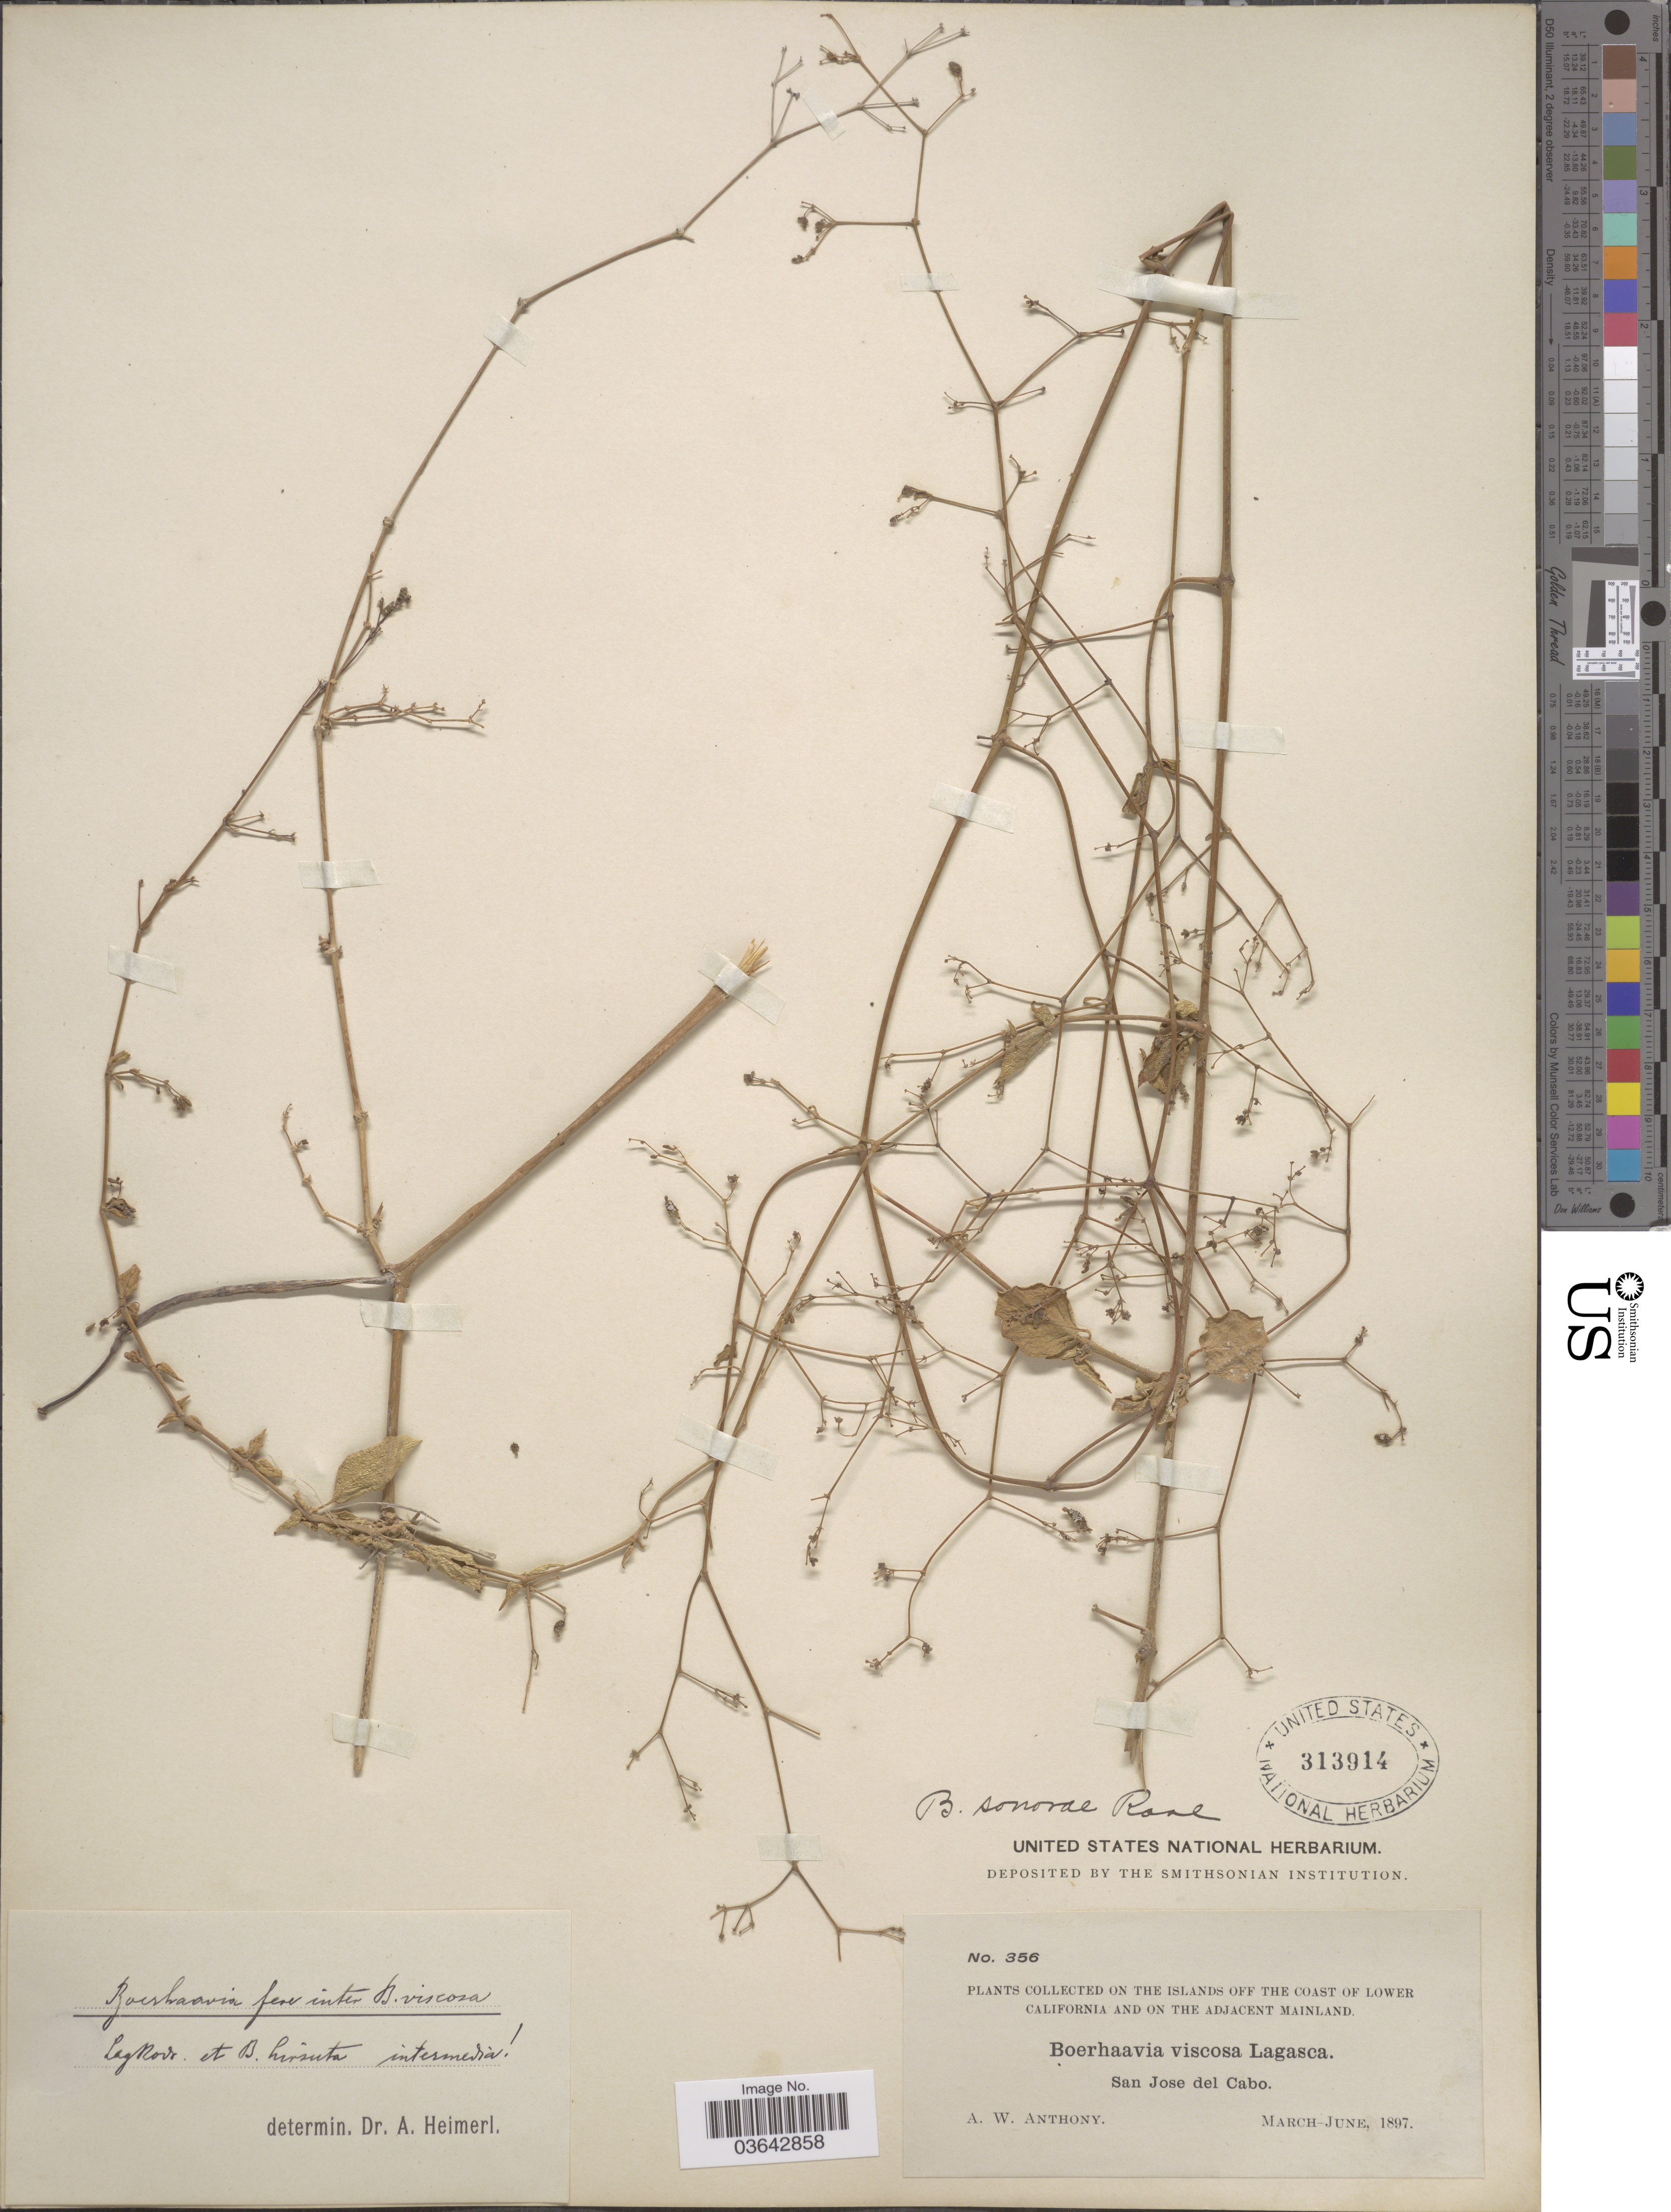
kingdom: Plantae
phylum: Tracheophyta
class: Magnoliopsida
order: Caryophyllales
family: Nyctaginaceae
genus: Boerhavia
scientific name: Boerhavia caribaea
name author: Jacq.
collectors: A. W. Anthony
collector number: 356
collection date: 1897-03/1897-06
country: Mexico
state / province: Baja California Sur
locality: On the islands off the coast of Lower California and on the adjacent Mainland. San Jose del Cabo.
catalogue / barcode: US 313914